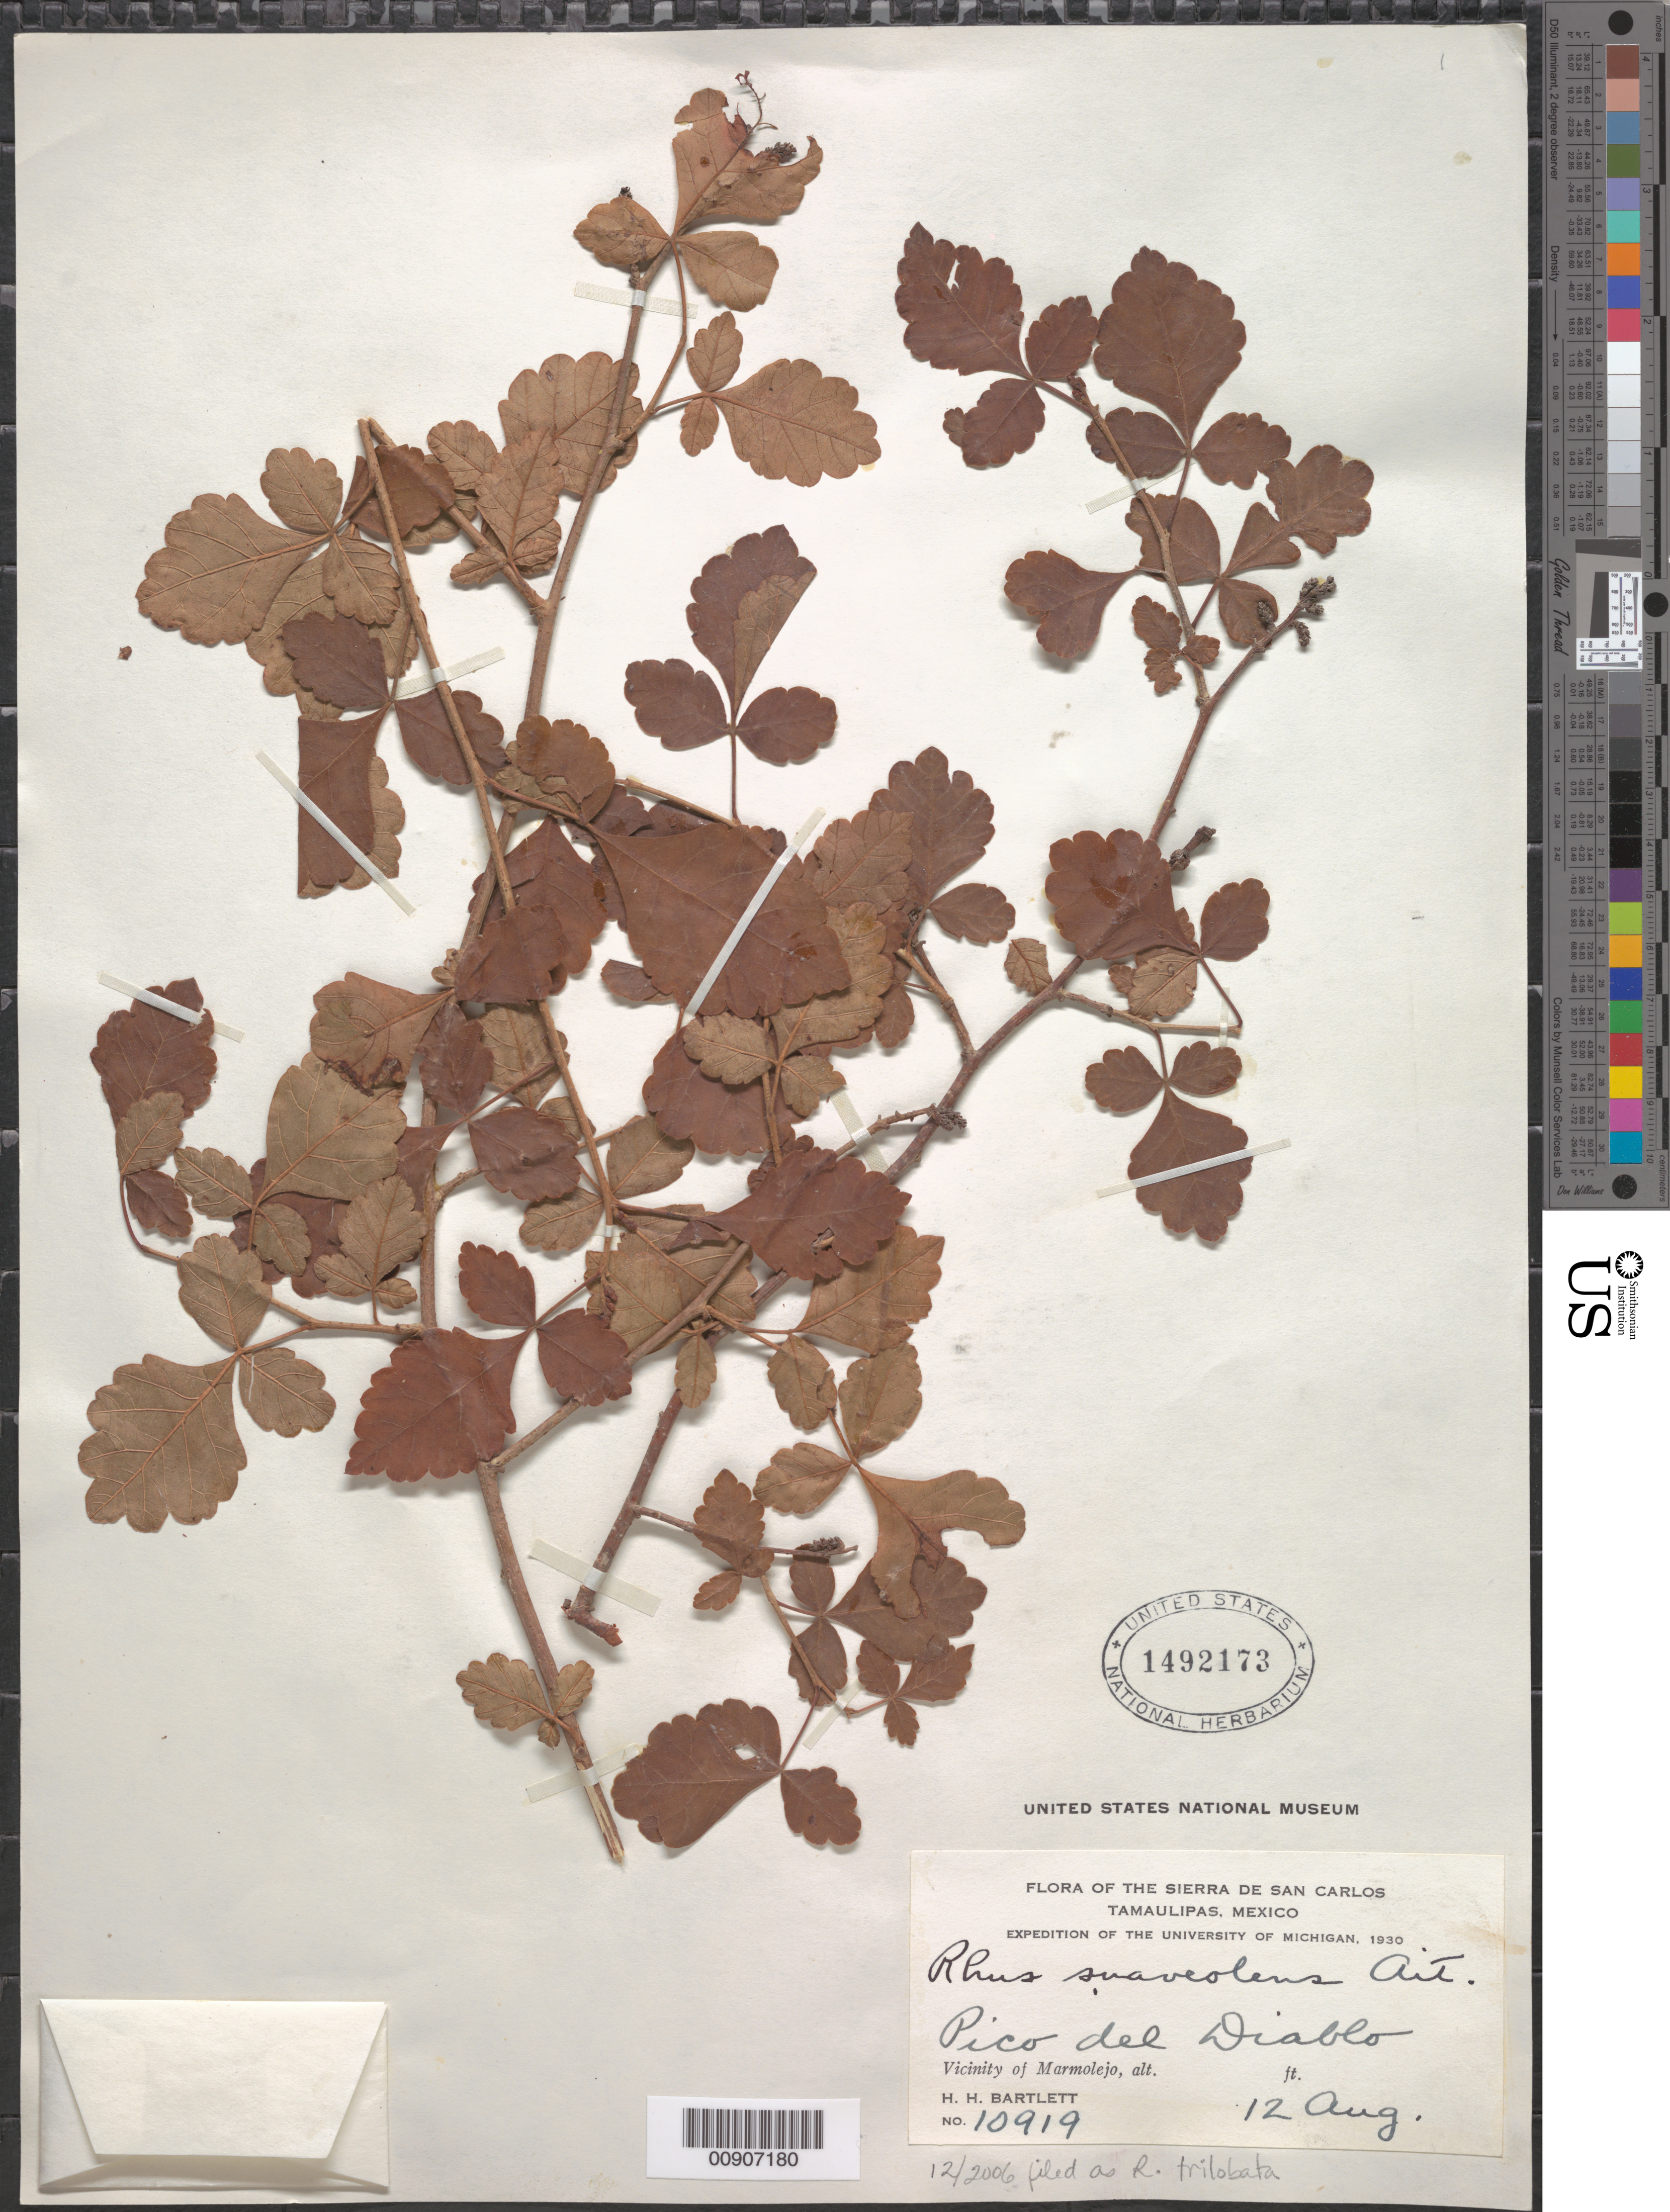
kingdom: Plantae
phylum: Tracheophyta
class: Magnoliopsida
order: Sapindales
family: Anacardiaceae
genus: Rhus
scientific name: Rhus trilobata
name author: Nutt.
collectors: H. H. Bartlett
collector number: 10919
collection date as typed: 12 Aug 1930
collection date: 1930-08-12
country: Mexico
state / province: Tamaulipas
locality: Pico del Diablo. Vicinity of Marmolejo, Tamaulipas. Sierra de San Carlos.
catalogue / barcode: US 1492173